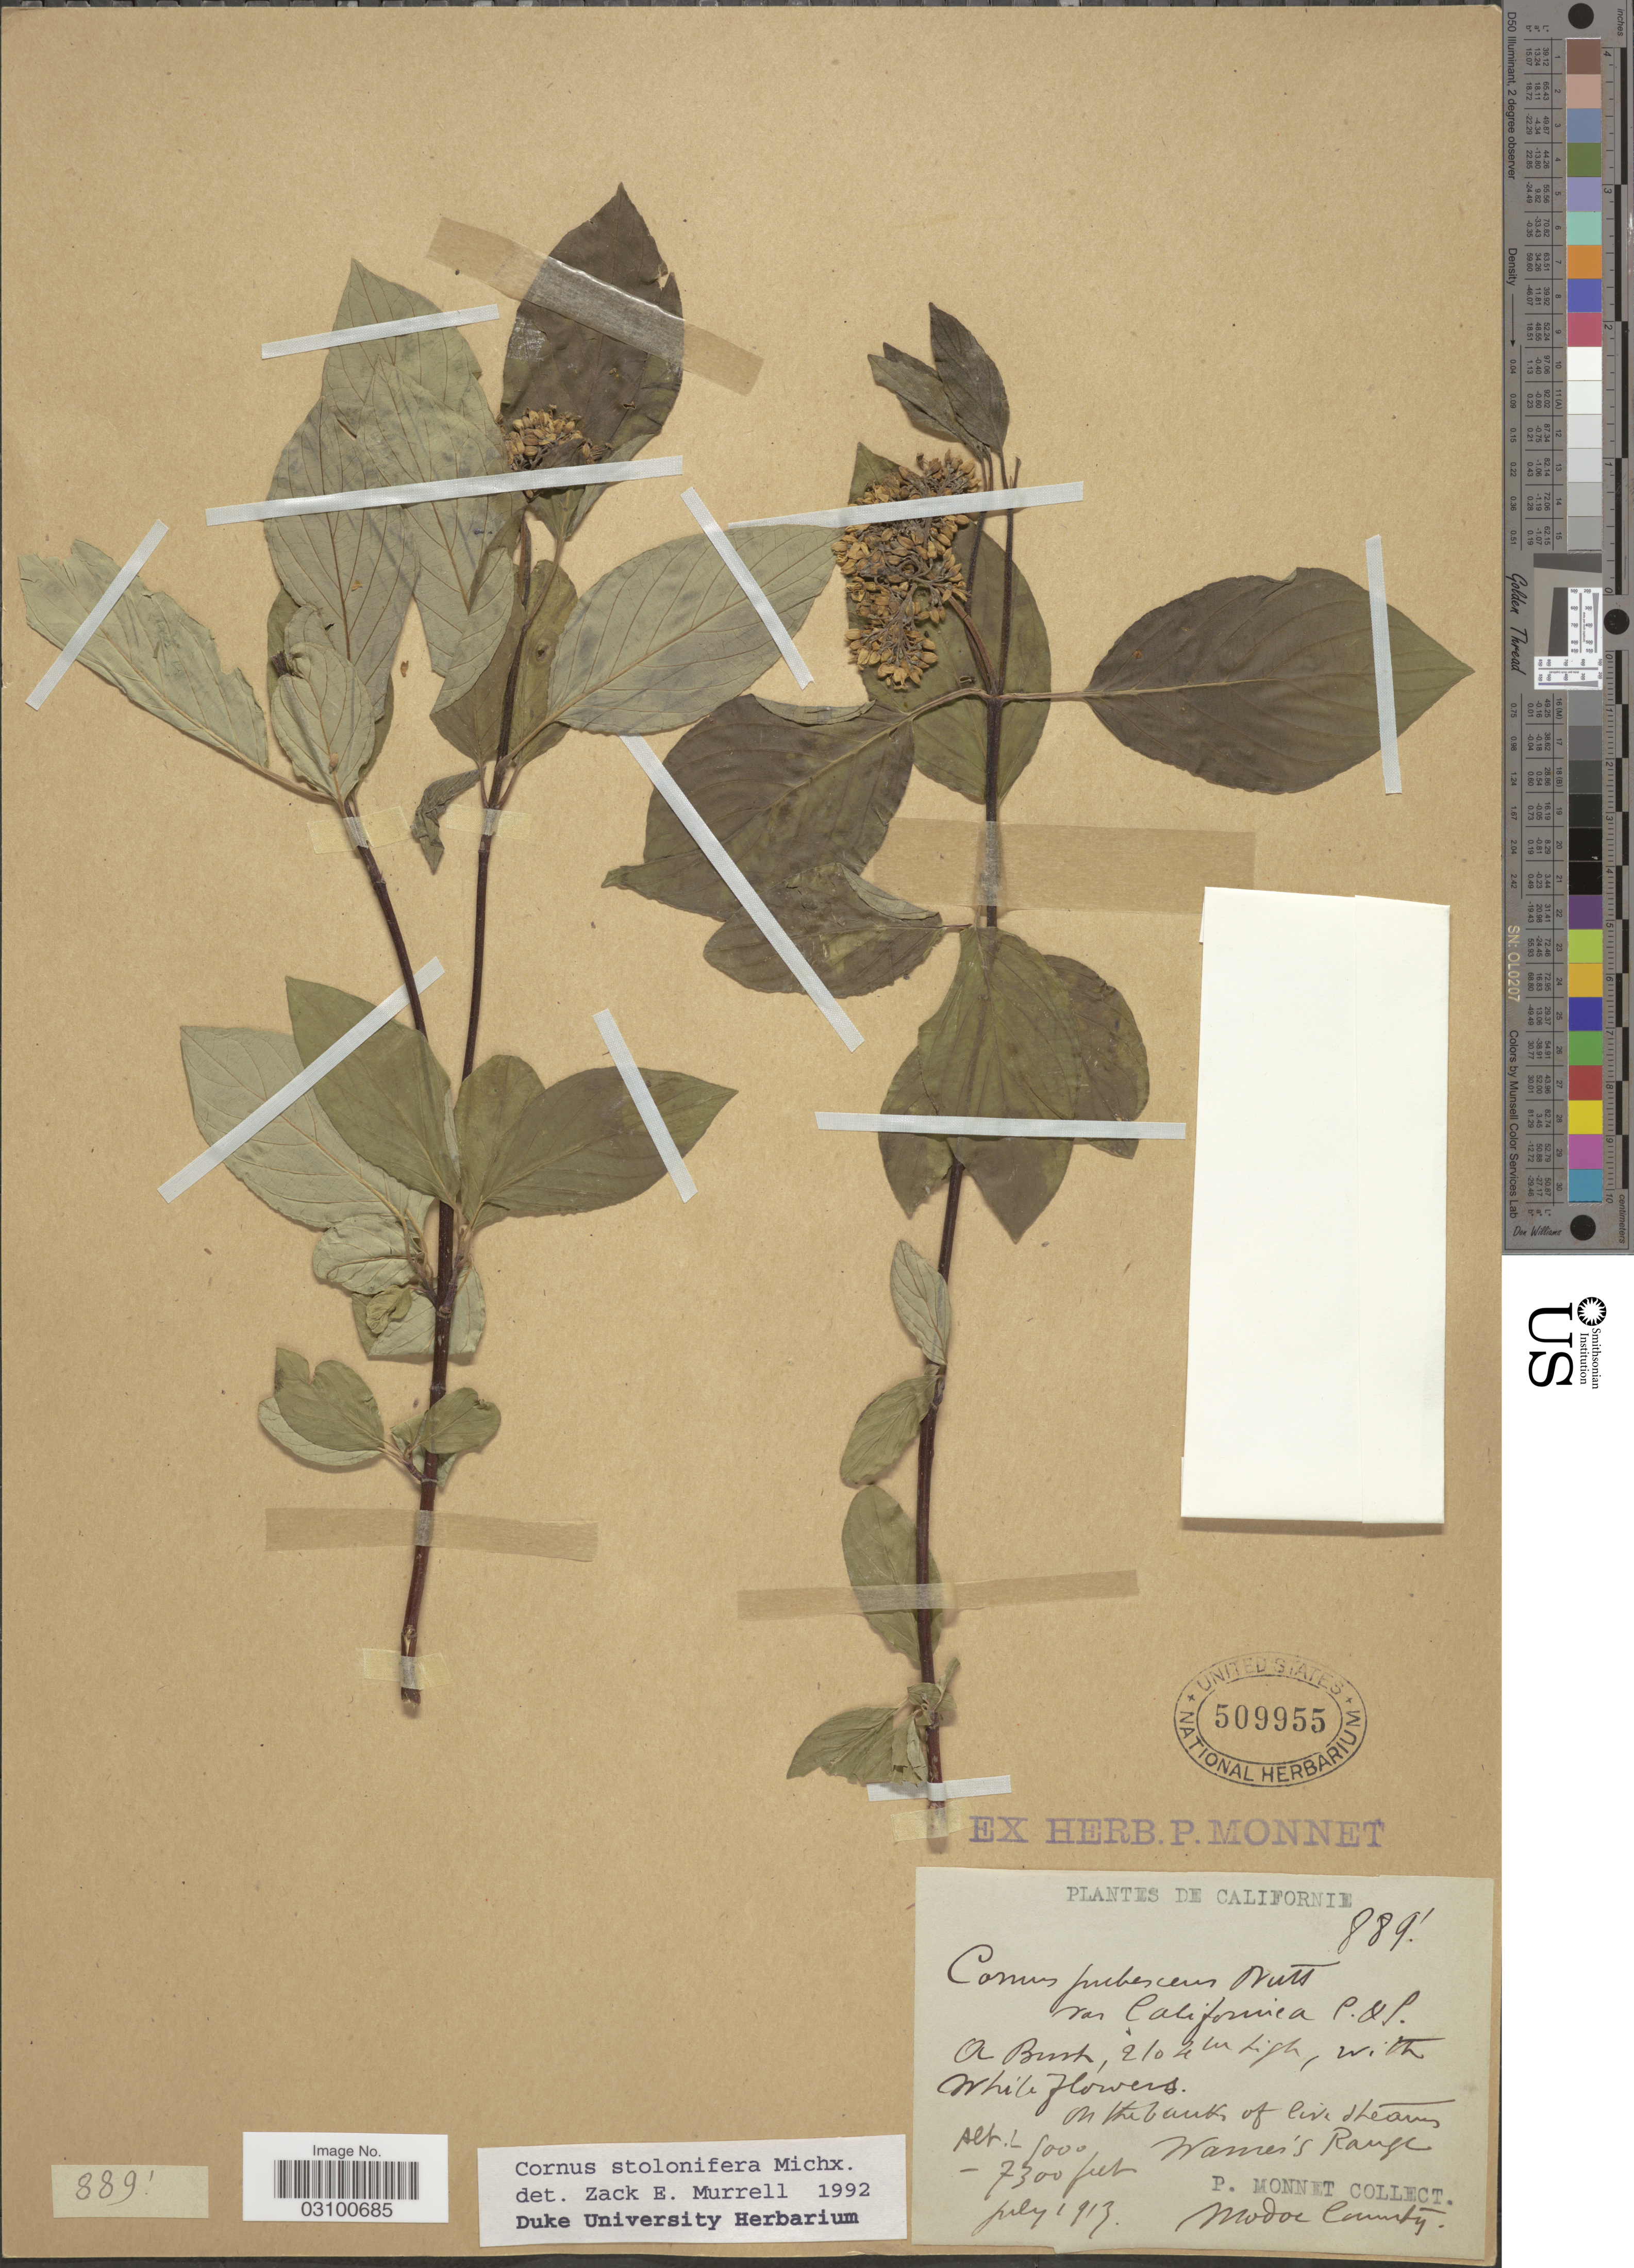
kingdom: Plantae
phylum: Tracheophyta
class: Magnoliopsida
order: Cornales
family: Cornaceae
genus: Cornus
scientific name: Cornus sericea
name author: L.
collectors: P. Monnet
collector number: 889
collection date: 1913-07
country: United States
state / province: California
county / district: Modoc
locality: On the bank of live streams Warner's Range. Modoc County.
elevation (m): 1524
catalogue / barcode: US 509955